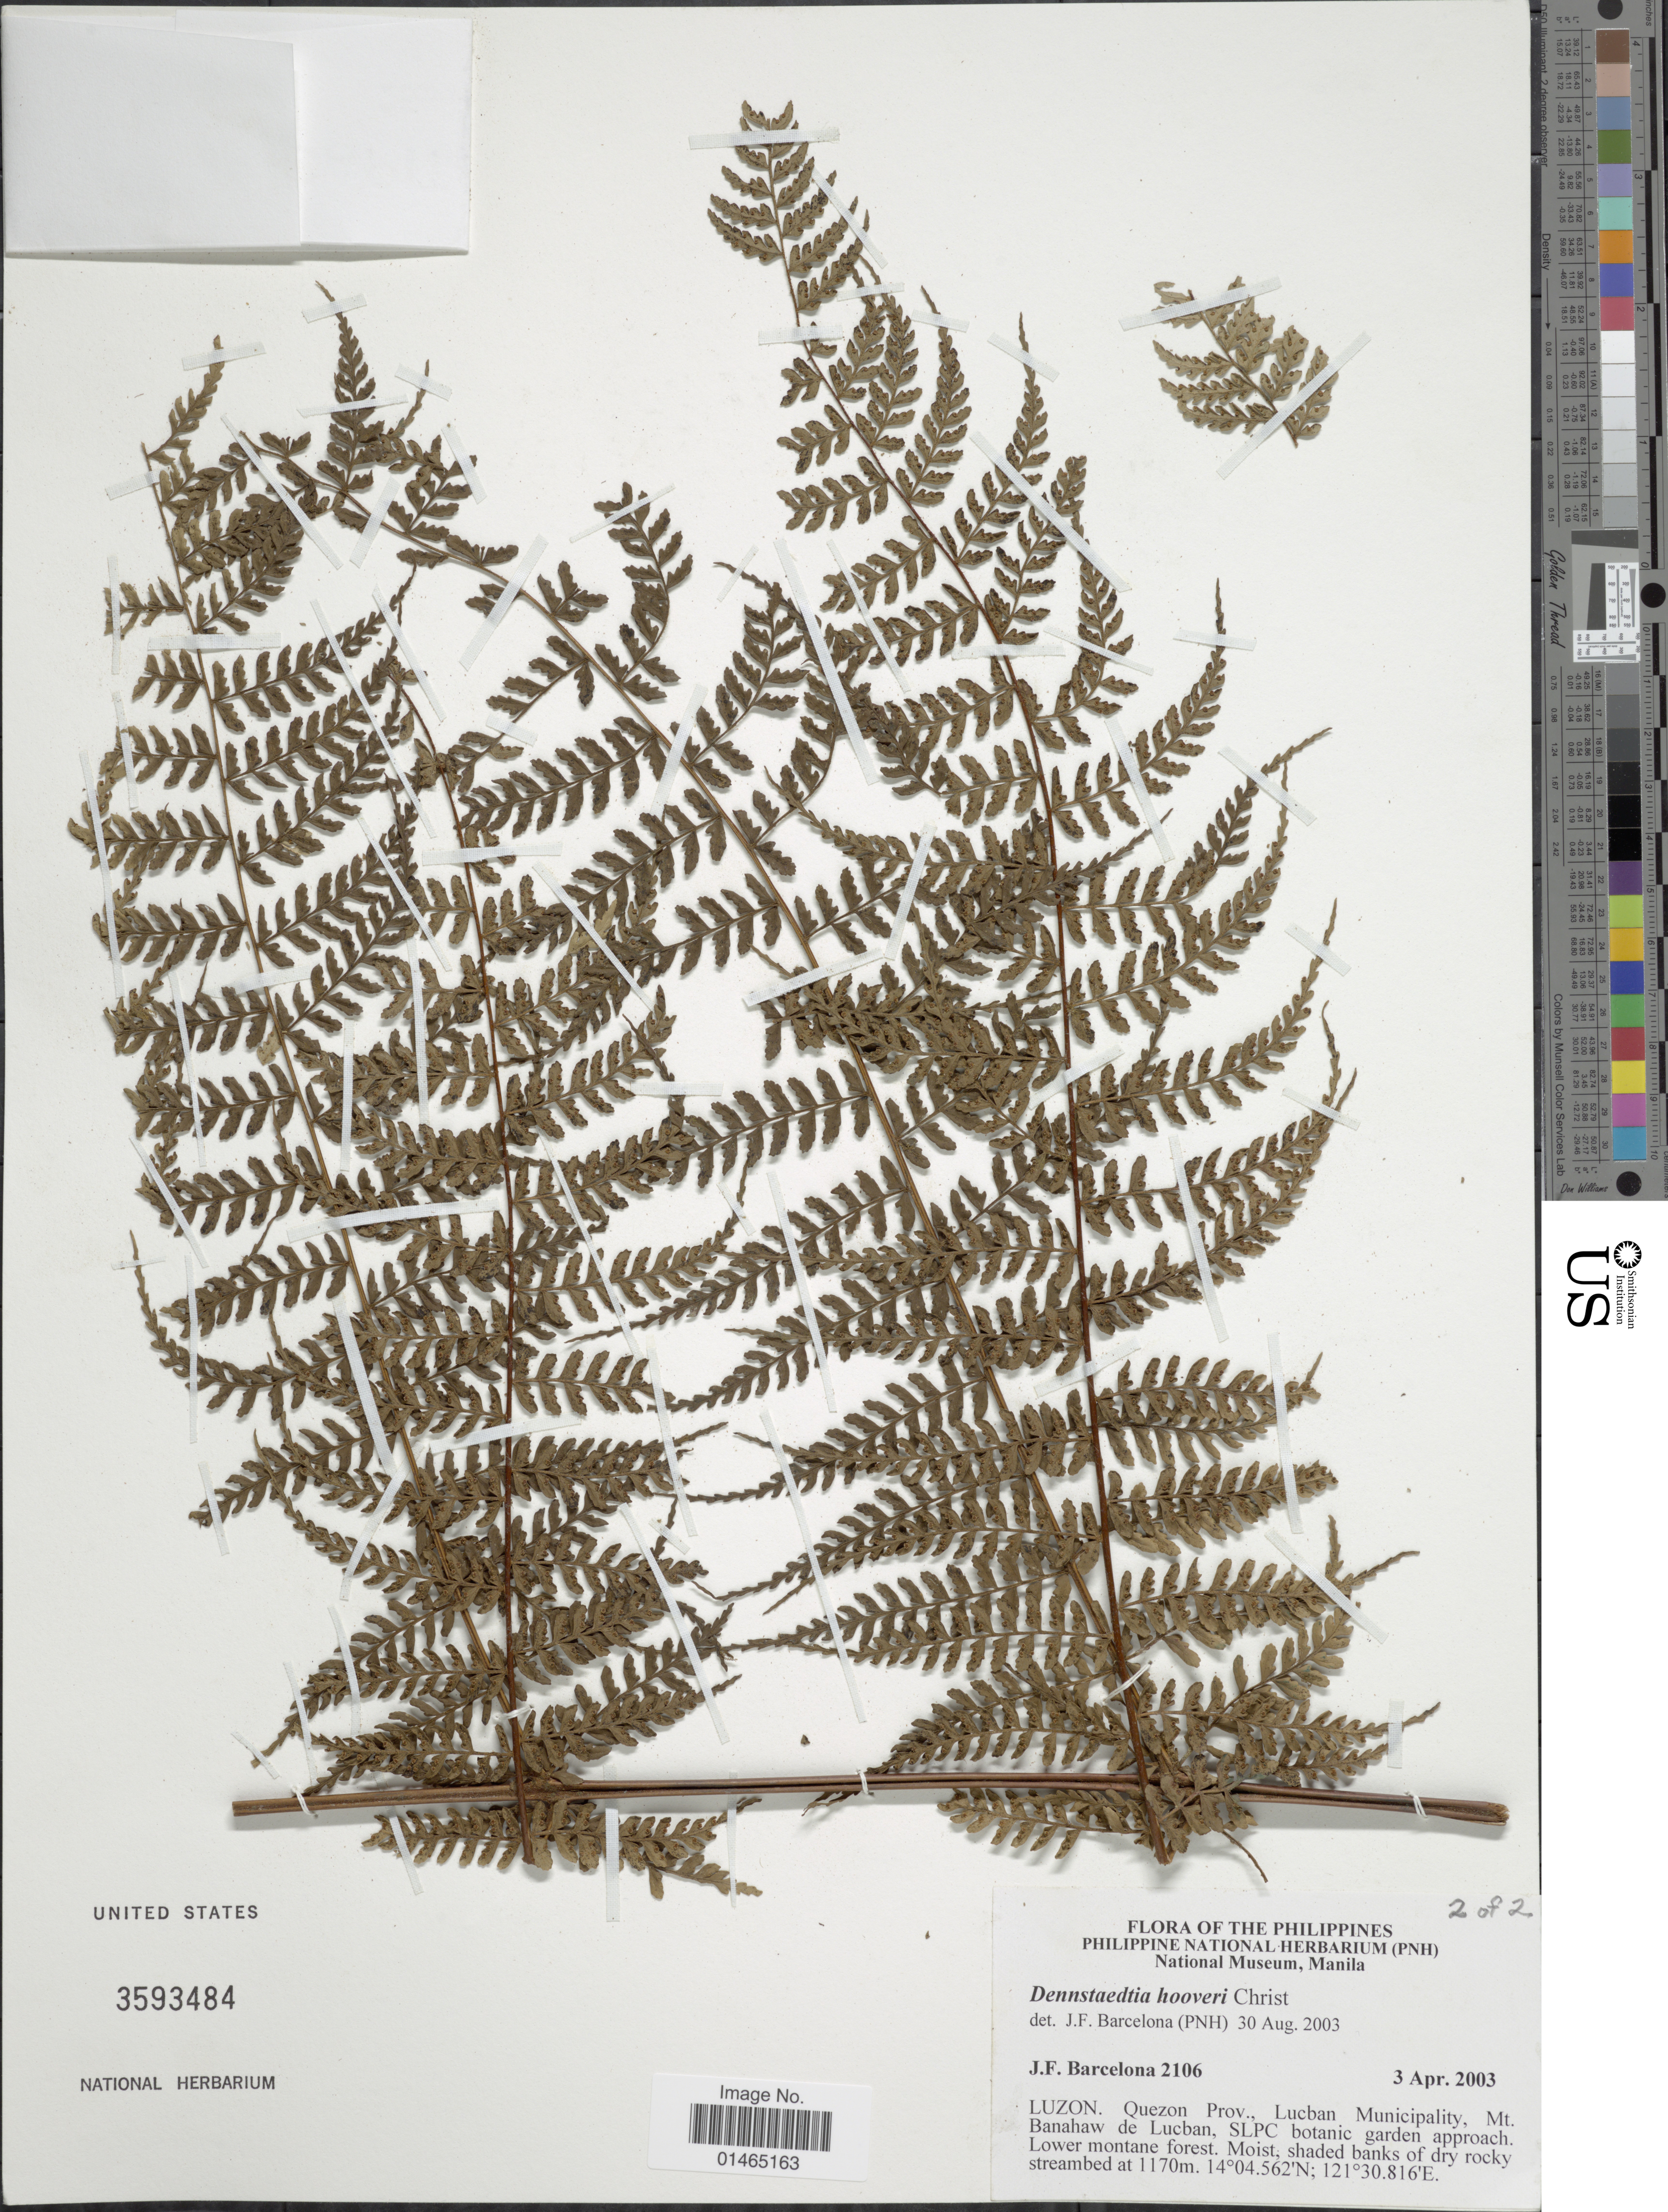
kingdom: Plantae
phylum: Tracheophyta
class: Polypodiopsida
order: Polypodiales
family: Dennstaedtiaceae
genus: Dennstaedtia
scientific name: Dennstaedtia hooveri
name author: Christ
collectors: J. F. Barcelona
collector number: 2106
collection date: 2003-04-03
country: Philippines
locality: Luzon. Quezon Prov., Lucban Municipality, Mt. Banahaw de Lucban, SLPC botanic garden approach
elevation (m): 1170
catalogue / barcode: US 3593484